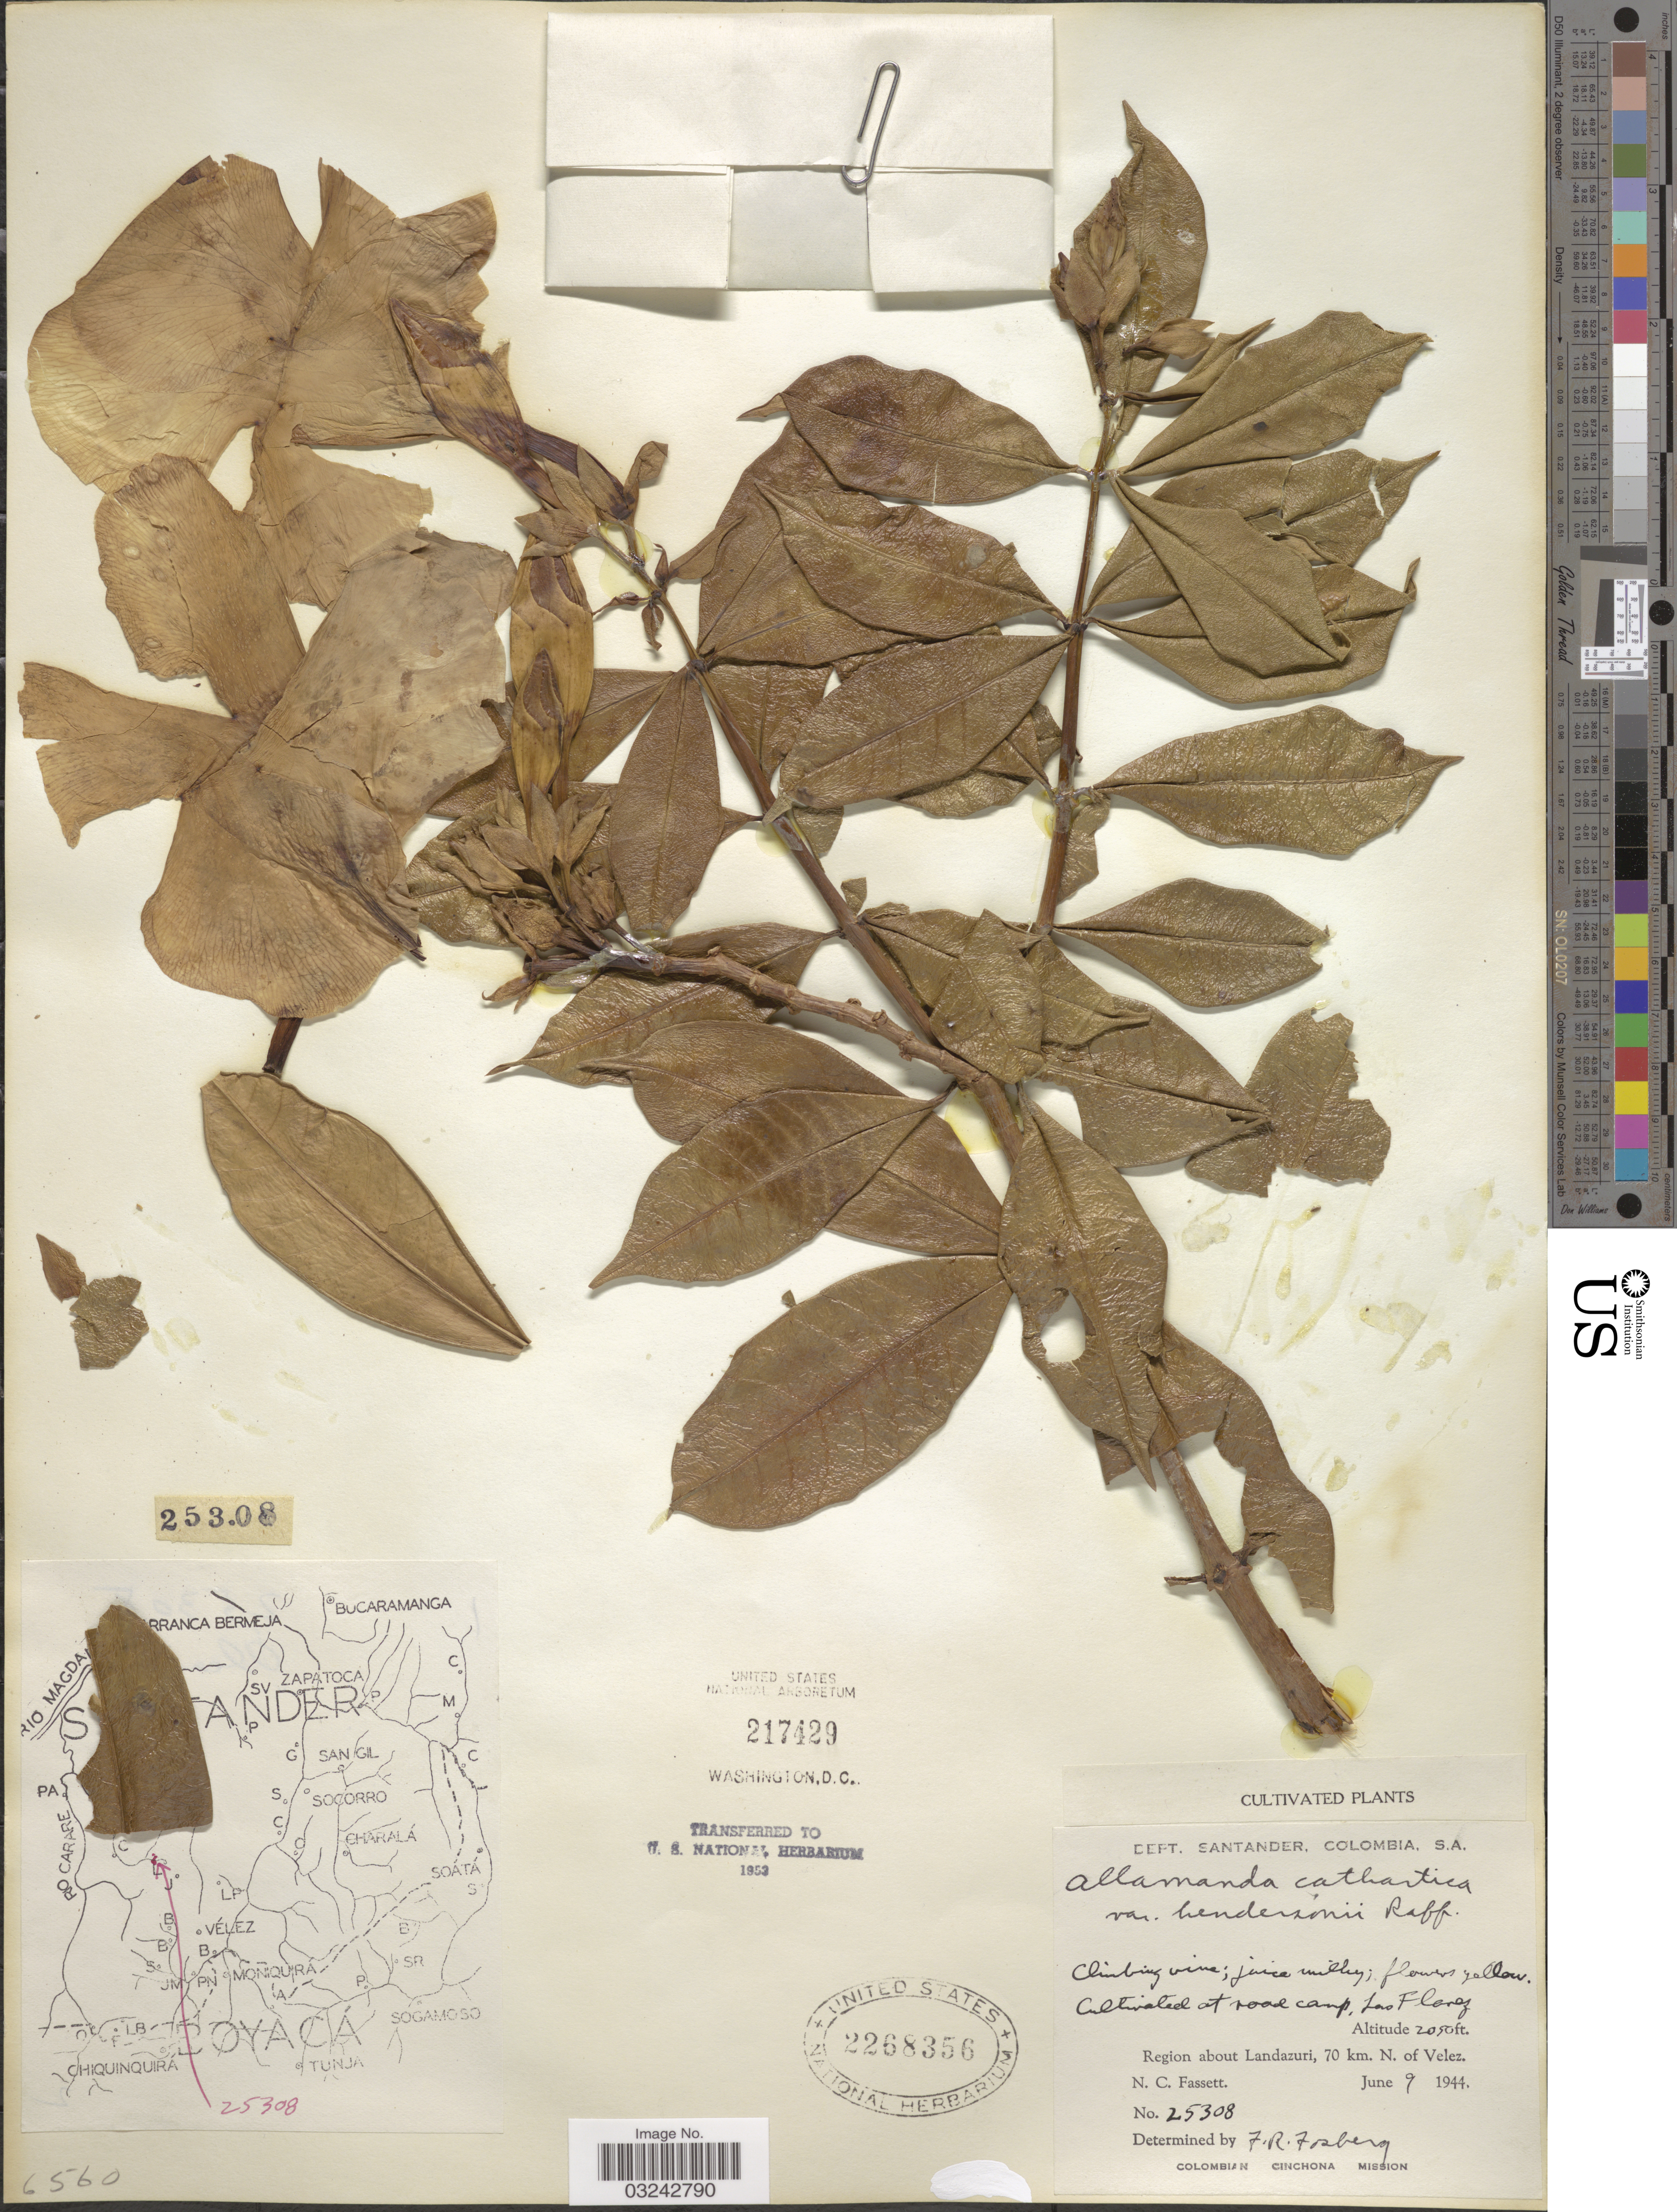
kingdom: Plantae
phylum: Tracheophyta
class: Magnoliopsida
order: Gentianales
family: Apocynaceae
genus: Allamanda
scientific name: Allamanda cathartica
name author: L.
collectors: N. C. Fassett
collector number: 25308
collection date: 1944-06-09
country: Colombia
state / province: Santander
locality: Dept. Santander. At road camp, Las Florez. Region about Landazuri, 70 km. N. of Velez.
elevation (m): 625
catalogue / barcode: US 2268356